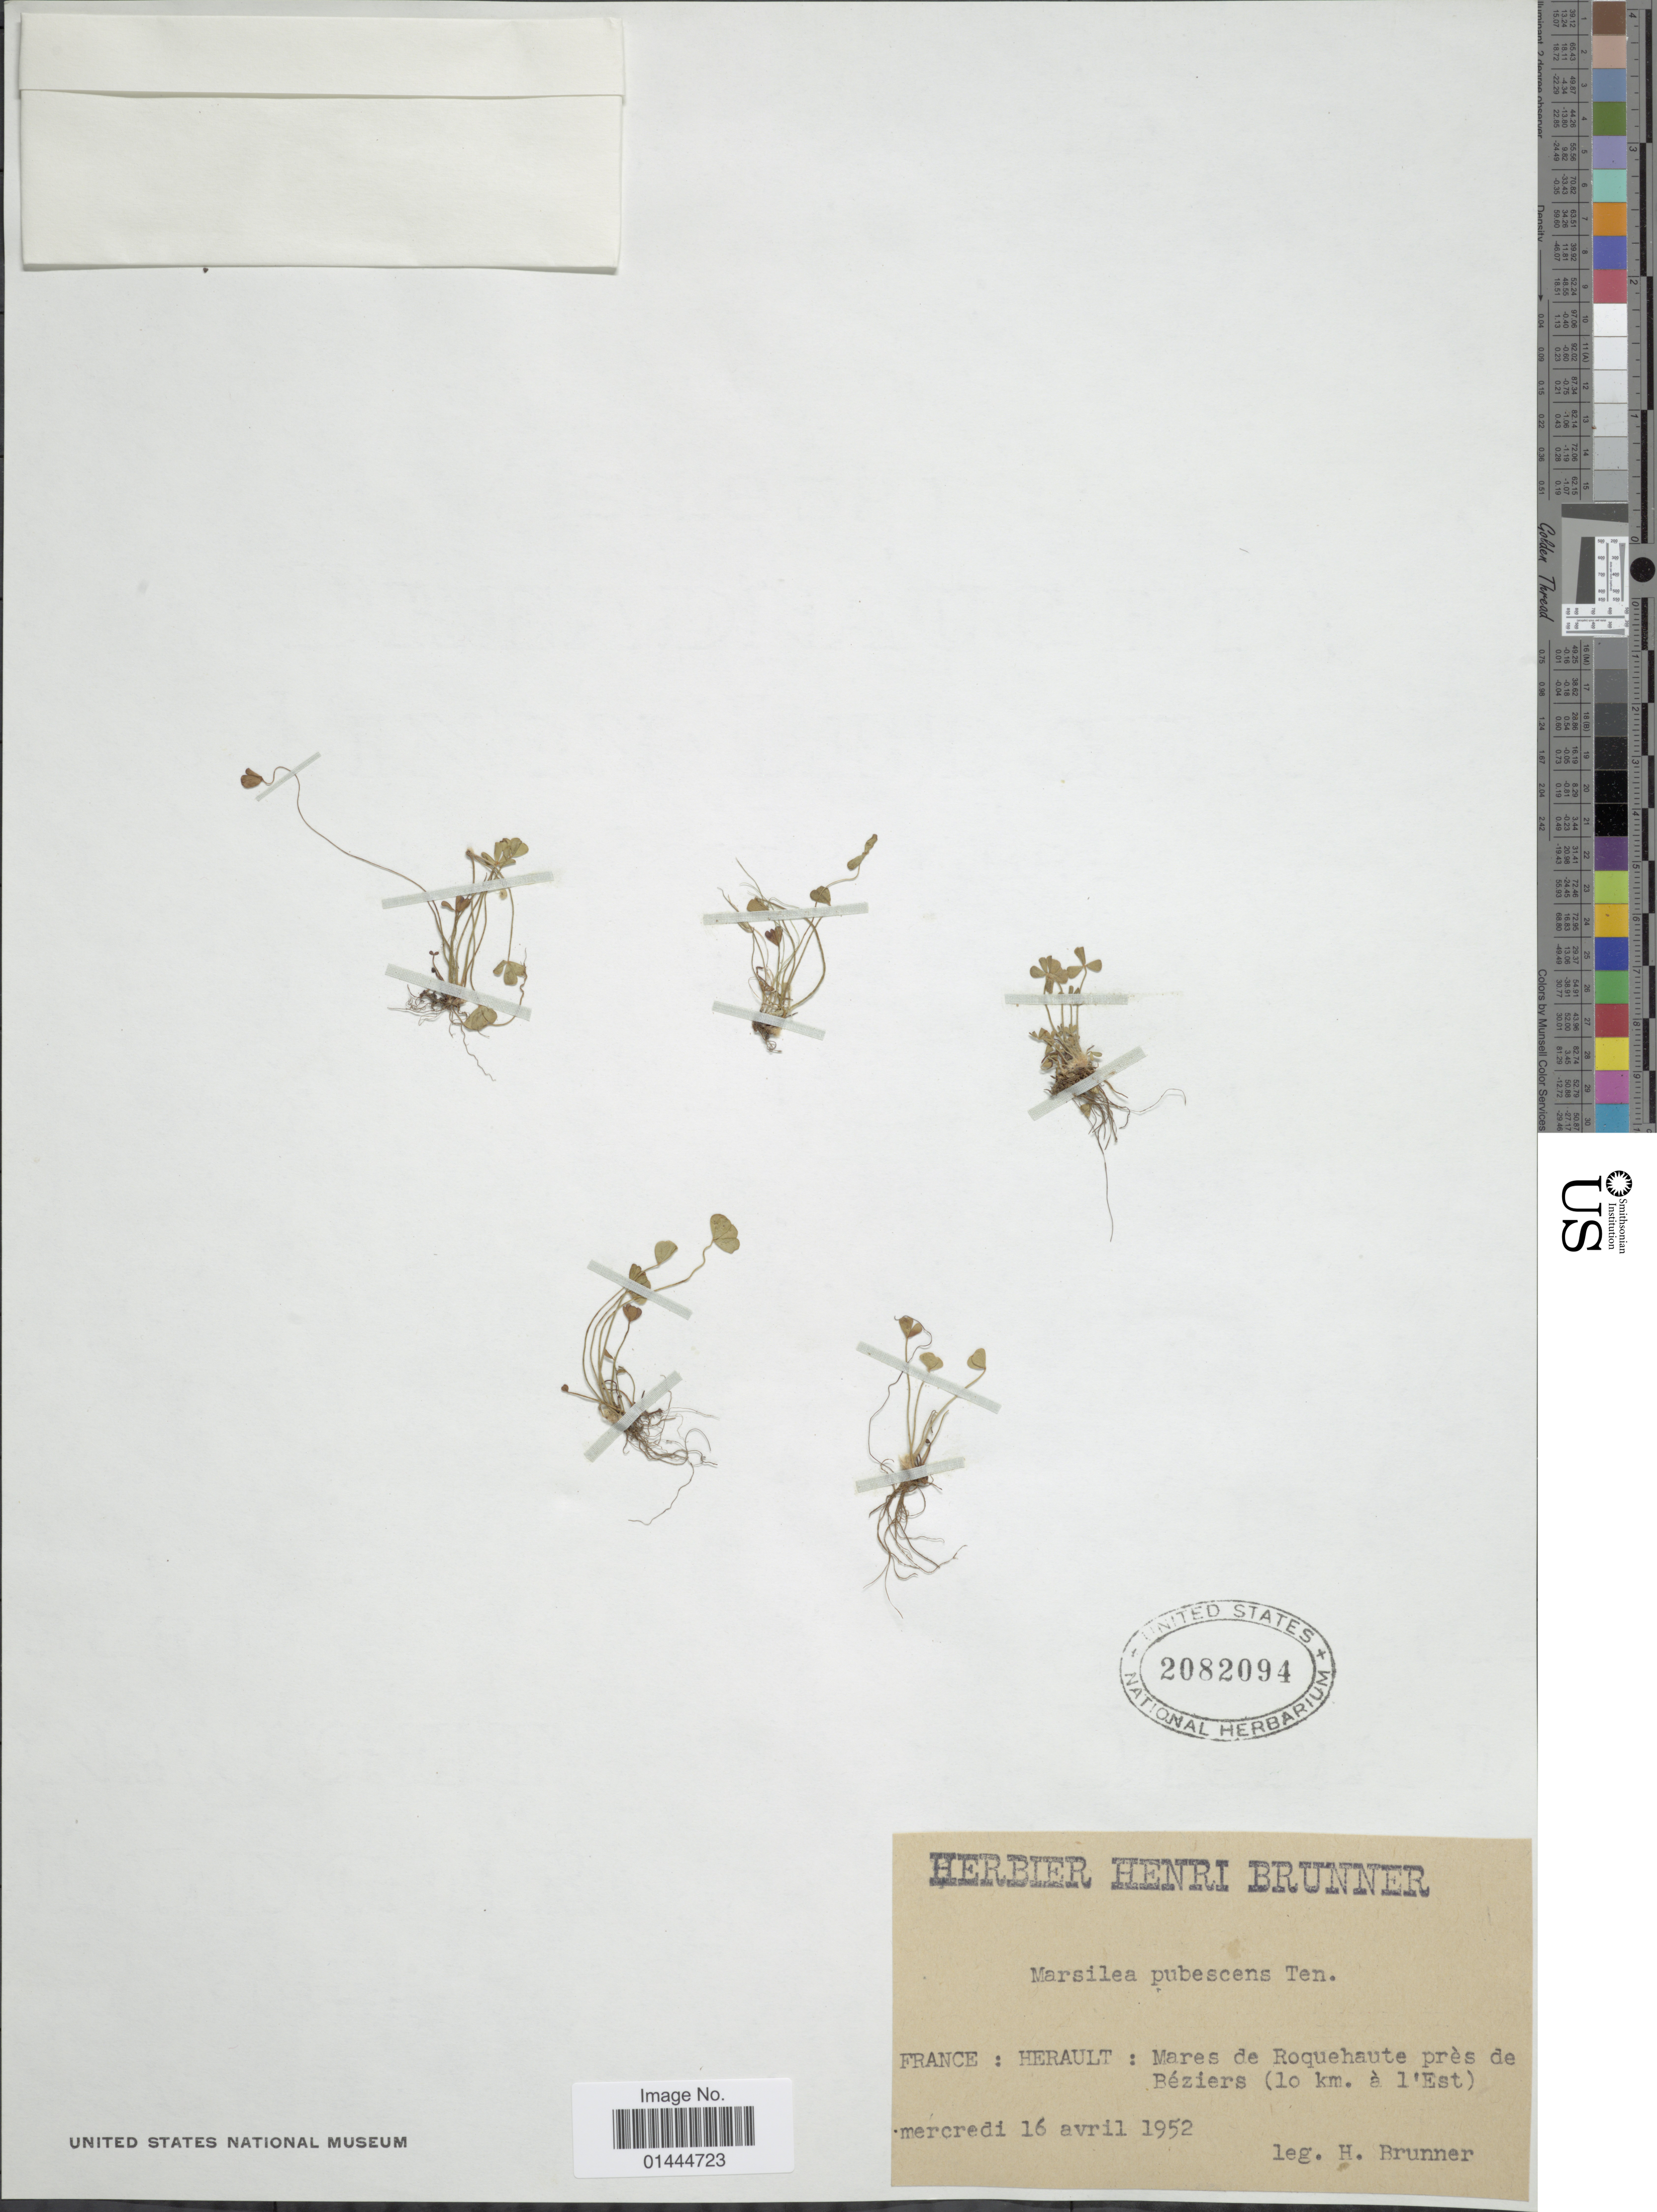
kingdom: Plantae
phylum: Tracheophyta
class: Polypodiopsida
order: Salviniales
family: Marsileaceae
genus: Marsilea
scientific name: Marsilea pubescens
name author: Ten.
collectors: H. Brunner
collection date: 1952-04-16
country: France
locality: Herault: Mares de Roquehaute, pres de Reziers (10 km. a l'Est.).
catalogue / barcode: US 2082094